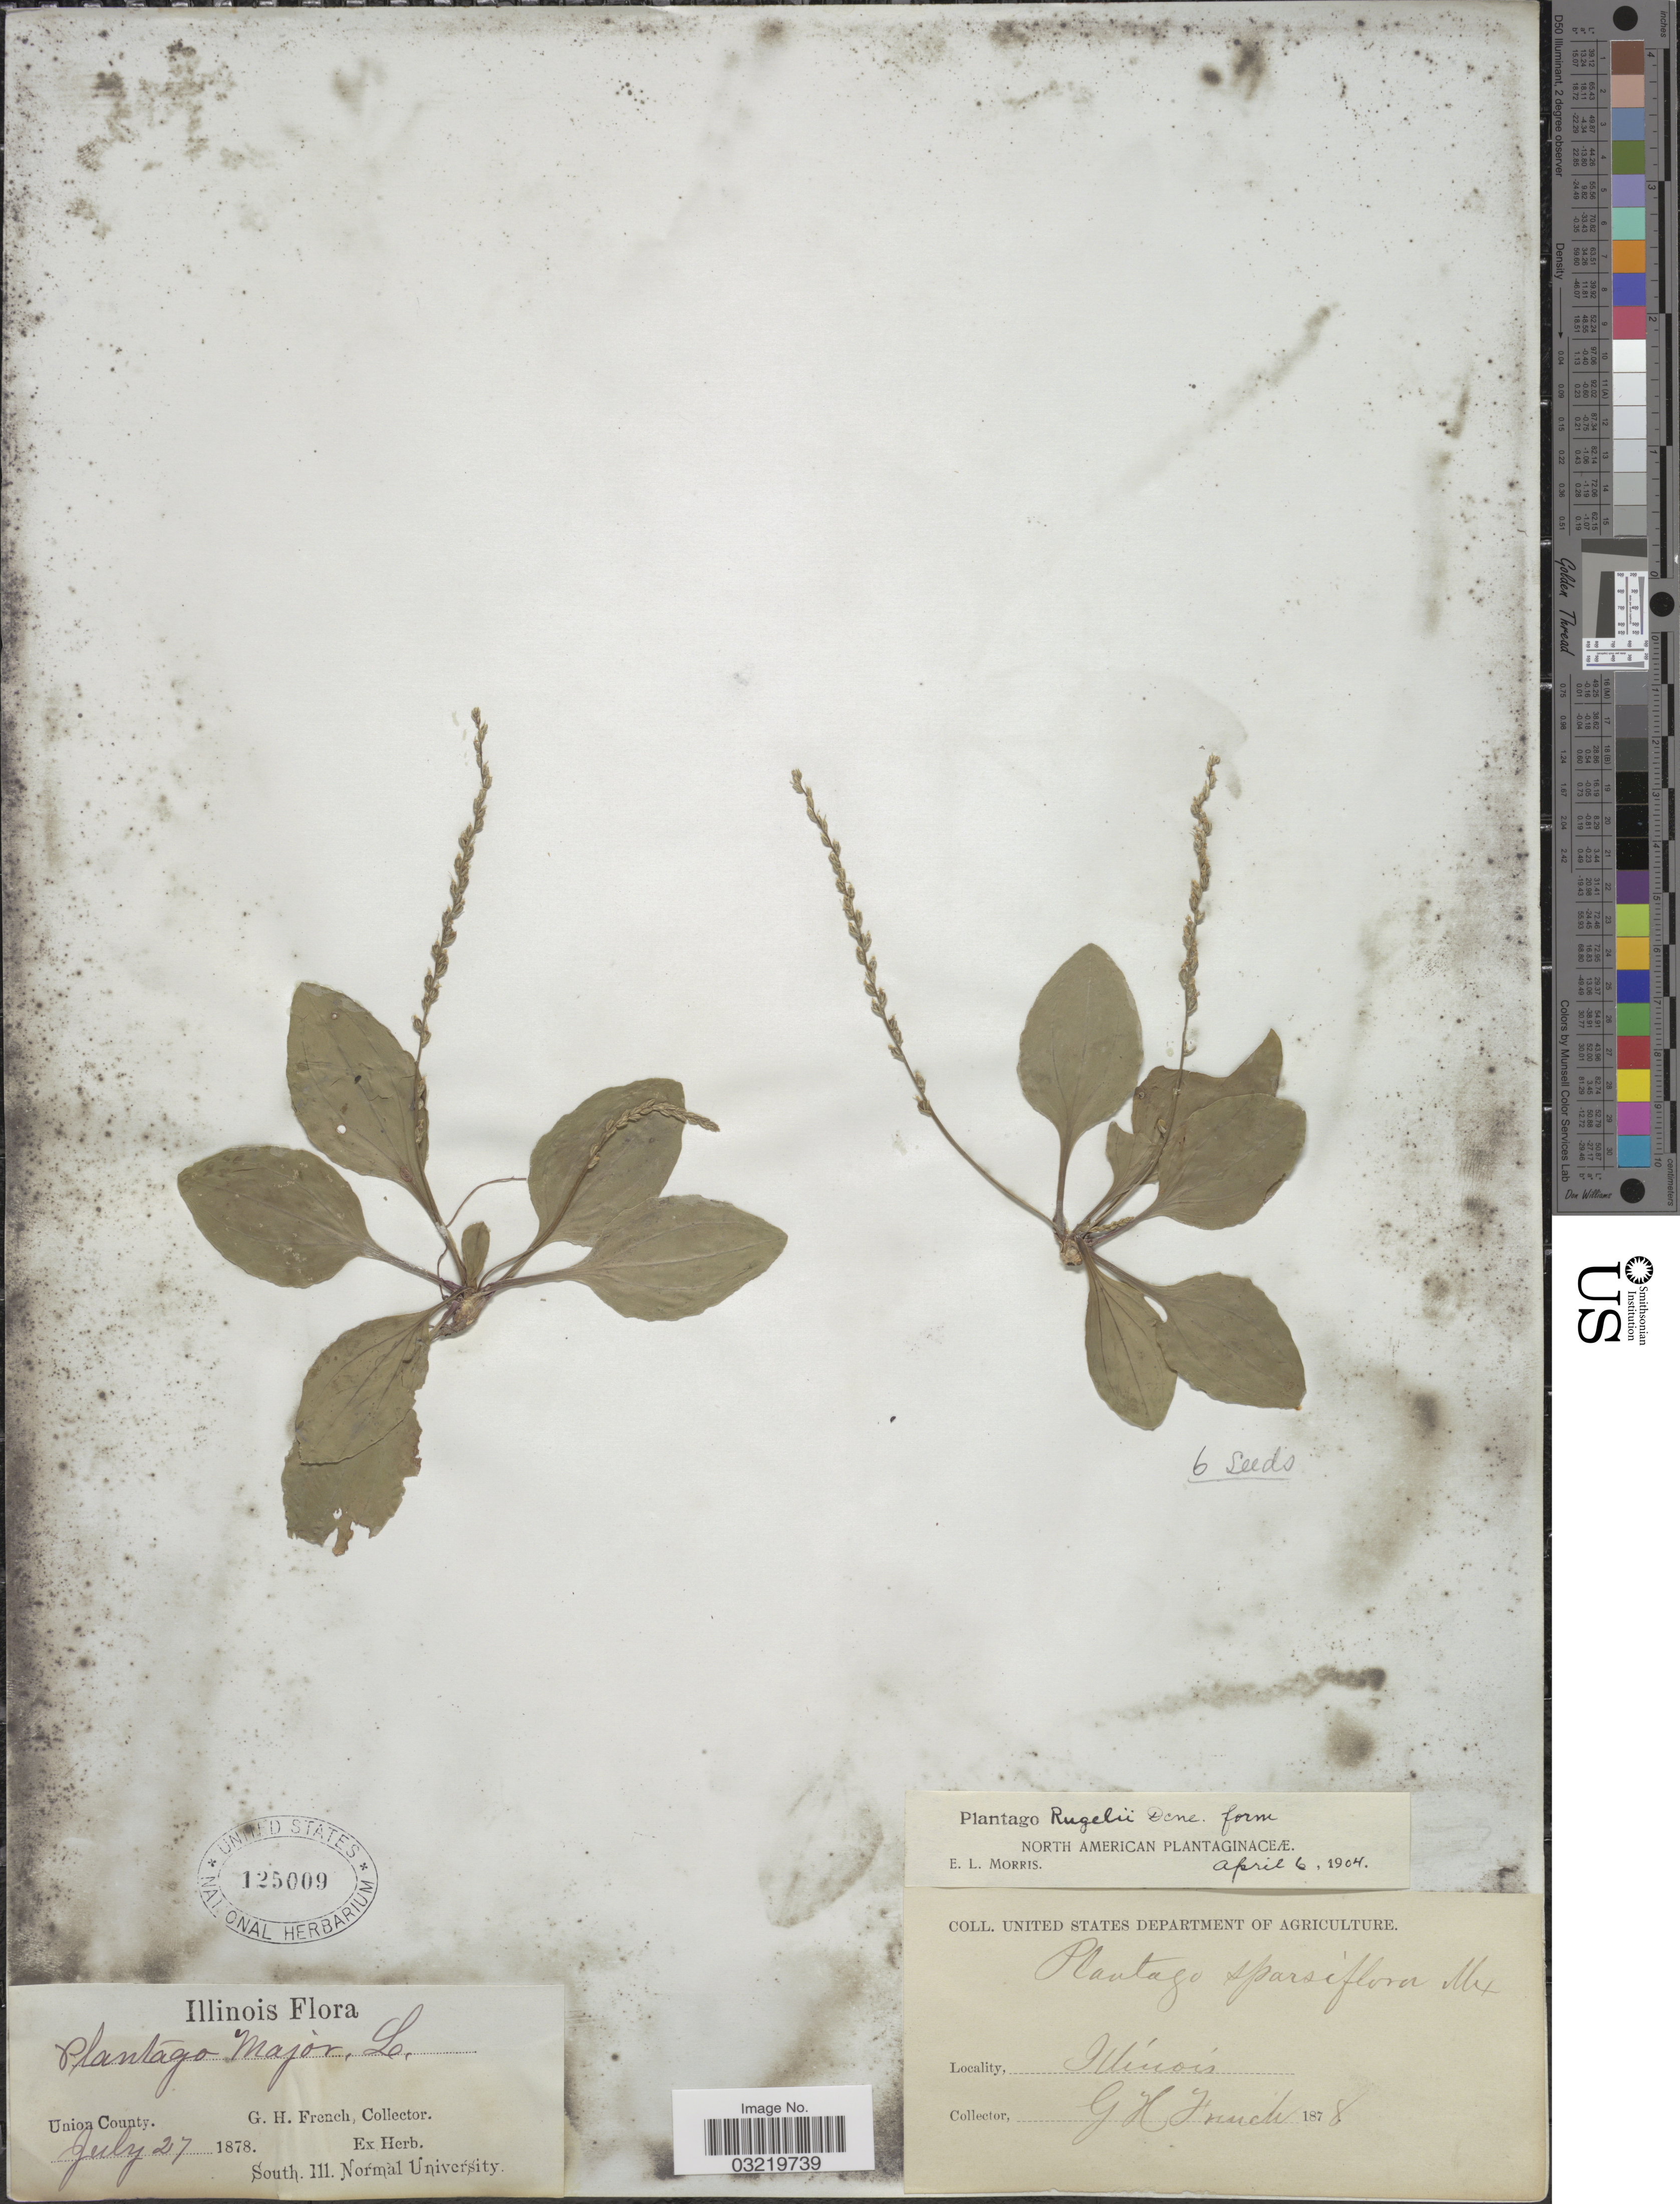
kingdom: Plantae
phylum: Tracheophyta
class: Magnoliopsida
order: Lamiales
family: Plantaginaceae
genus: Plantago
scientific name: Plantago rugelii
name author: Decne.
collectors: G. H. French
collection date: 1878-07-27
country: United States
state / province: Illinois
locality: Union County.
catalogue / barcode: US 125009